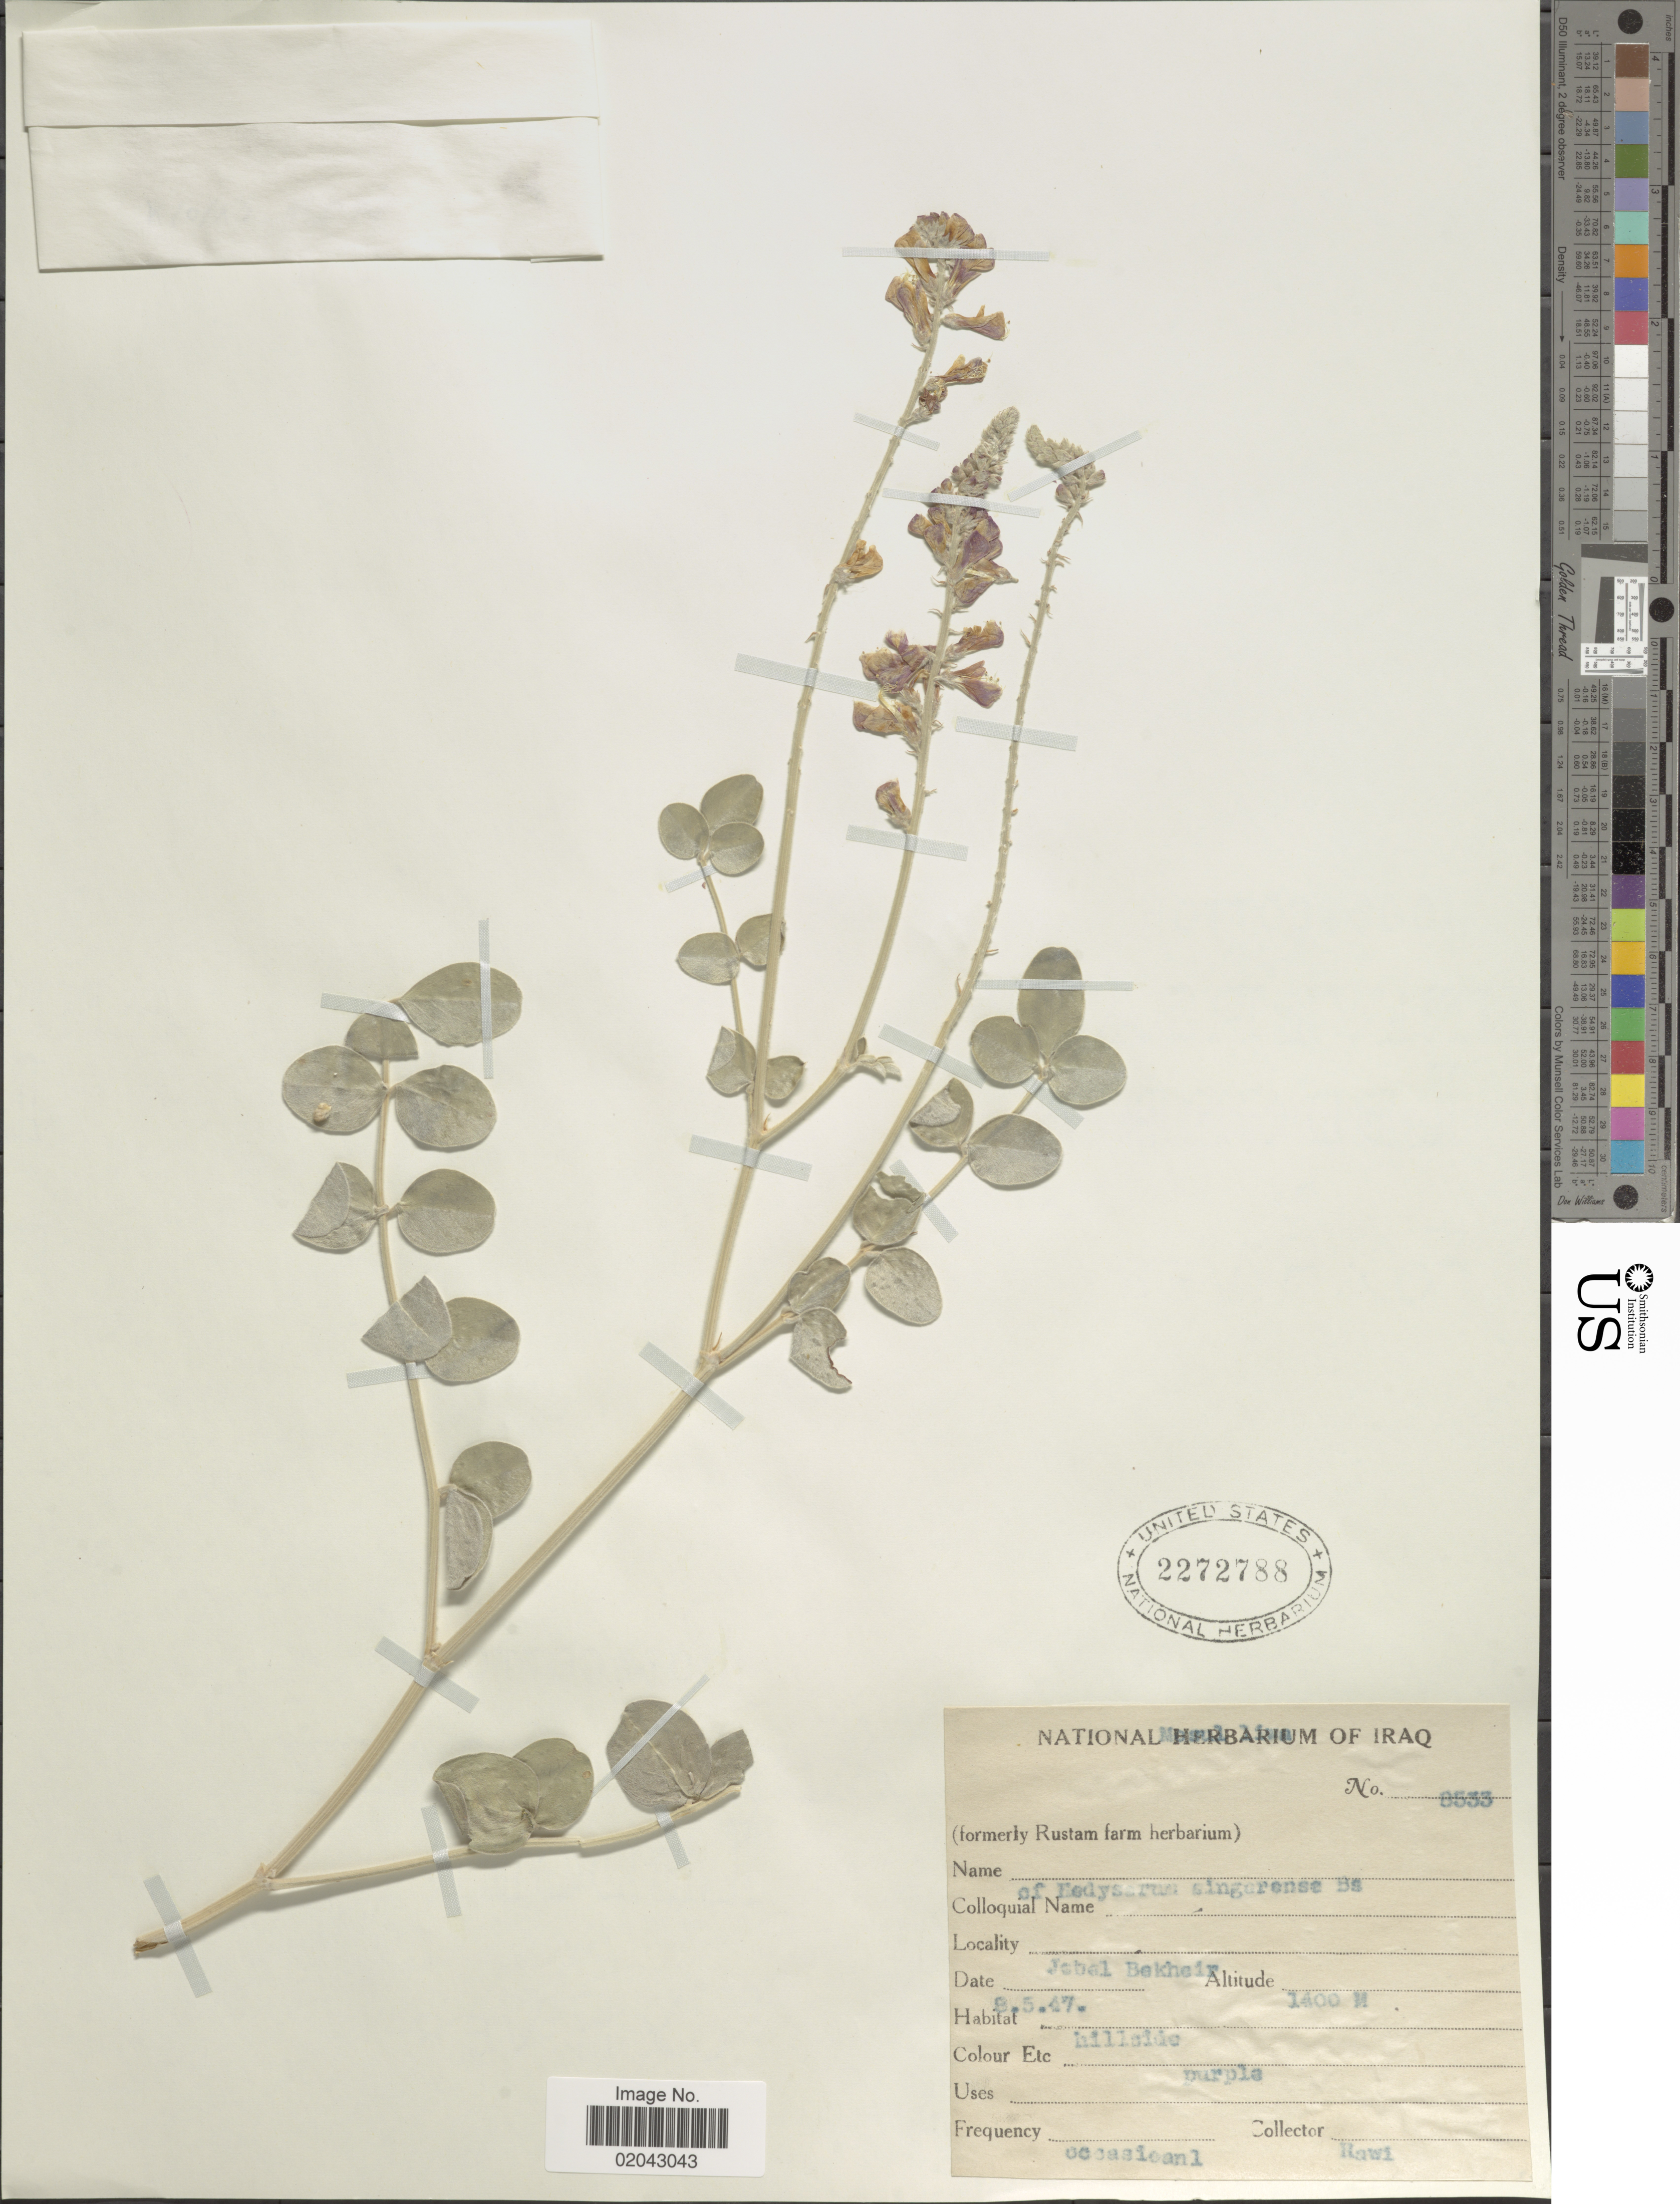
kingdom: Plantae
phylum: Tracheophyta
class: Magnoliopsida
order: Fabales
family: Fabaceae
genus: Hedysarum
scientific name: Hedysarum singarense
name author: Boiss. & Hausskn.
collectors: -. Rawi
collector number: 8533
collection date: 1947-05-08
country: Iraq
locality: Jabal Bekheir.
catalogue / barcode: US 2272788